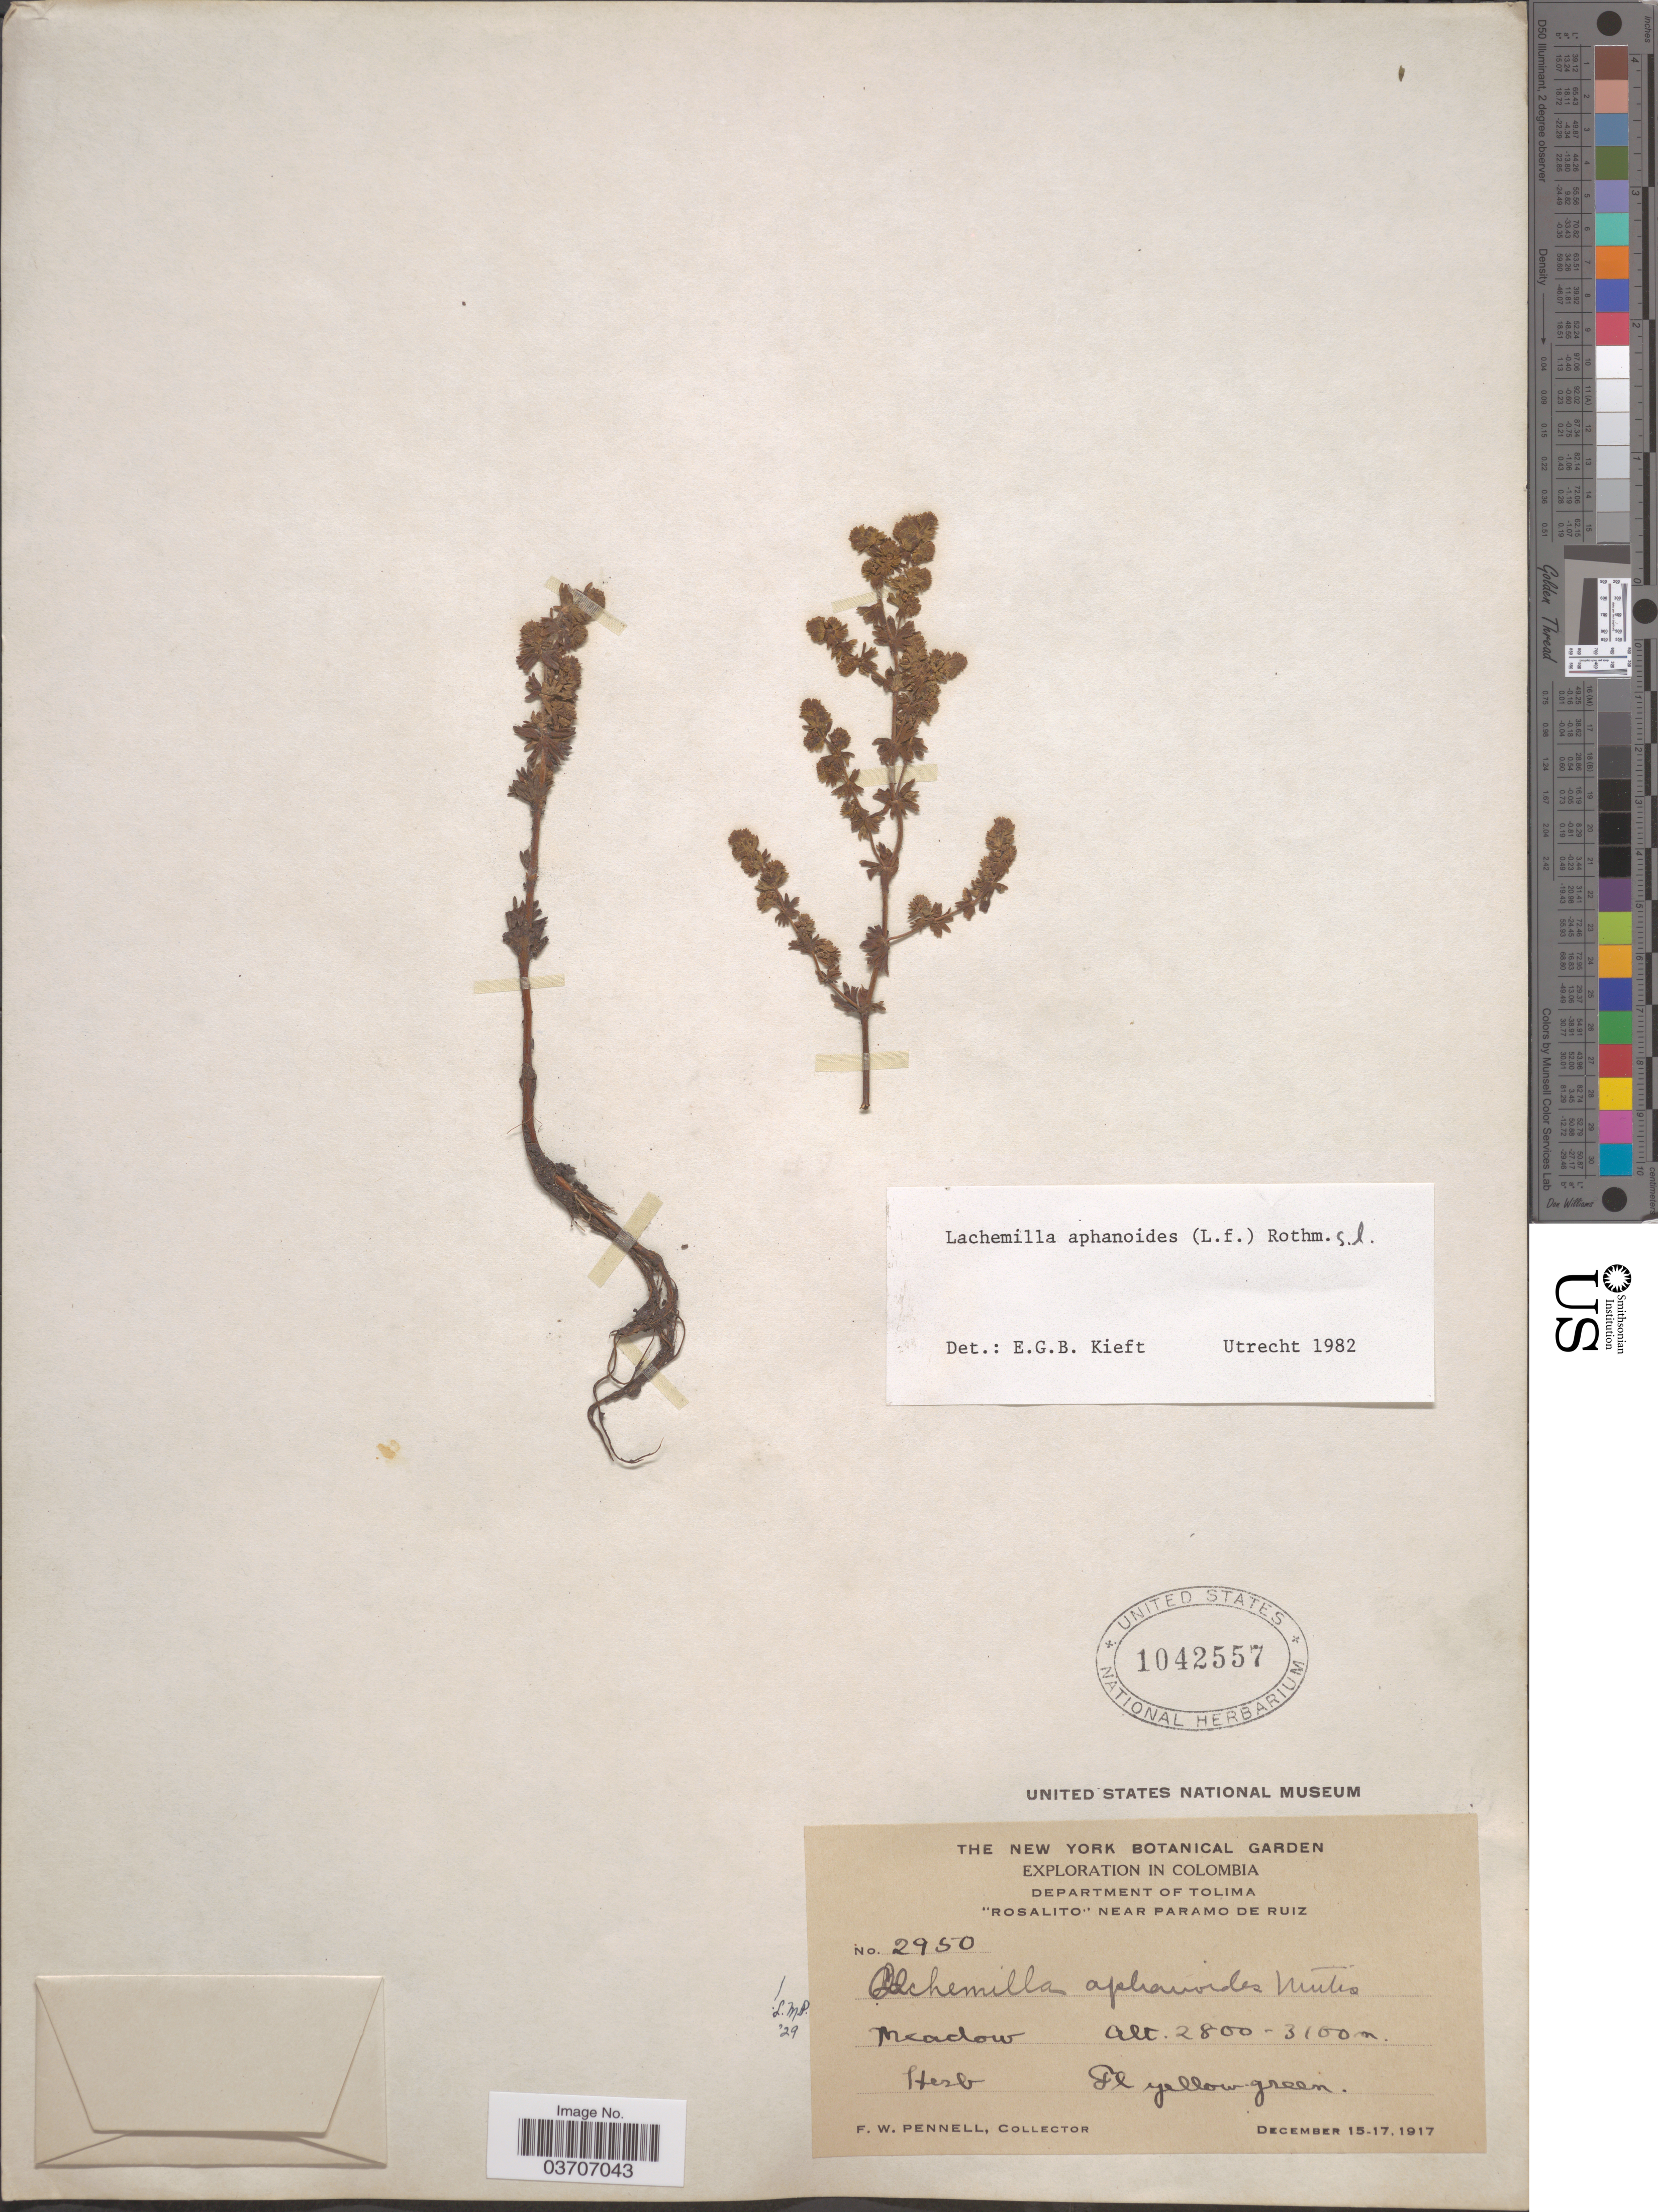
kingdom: Plantae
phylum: Tracheophyta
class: Magnoliopsida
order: Rosales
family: Rosaceae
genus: Lachemilla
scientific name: Lachemilla aphanoides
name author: (Mutis ex L. f.) Rothm.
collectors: F. W. Pennell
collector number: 2950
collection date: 1917-12-15/1917-12-17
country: Colombia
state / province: Tolima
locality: Department of Tolima. "Rosalito" near Paramo de Ruiz.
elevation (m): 2800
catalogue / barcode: US 1042557